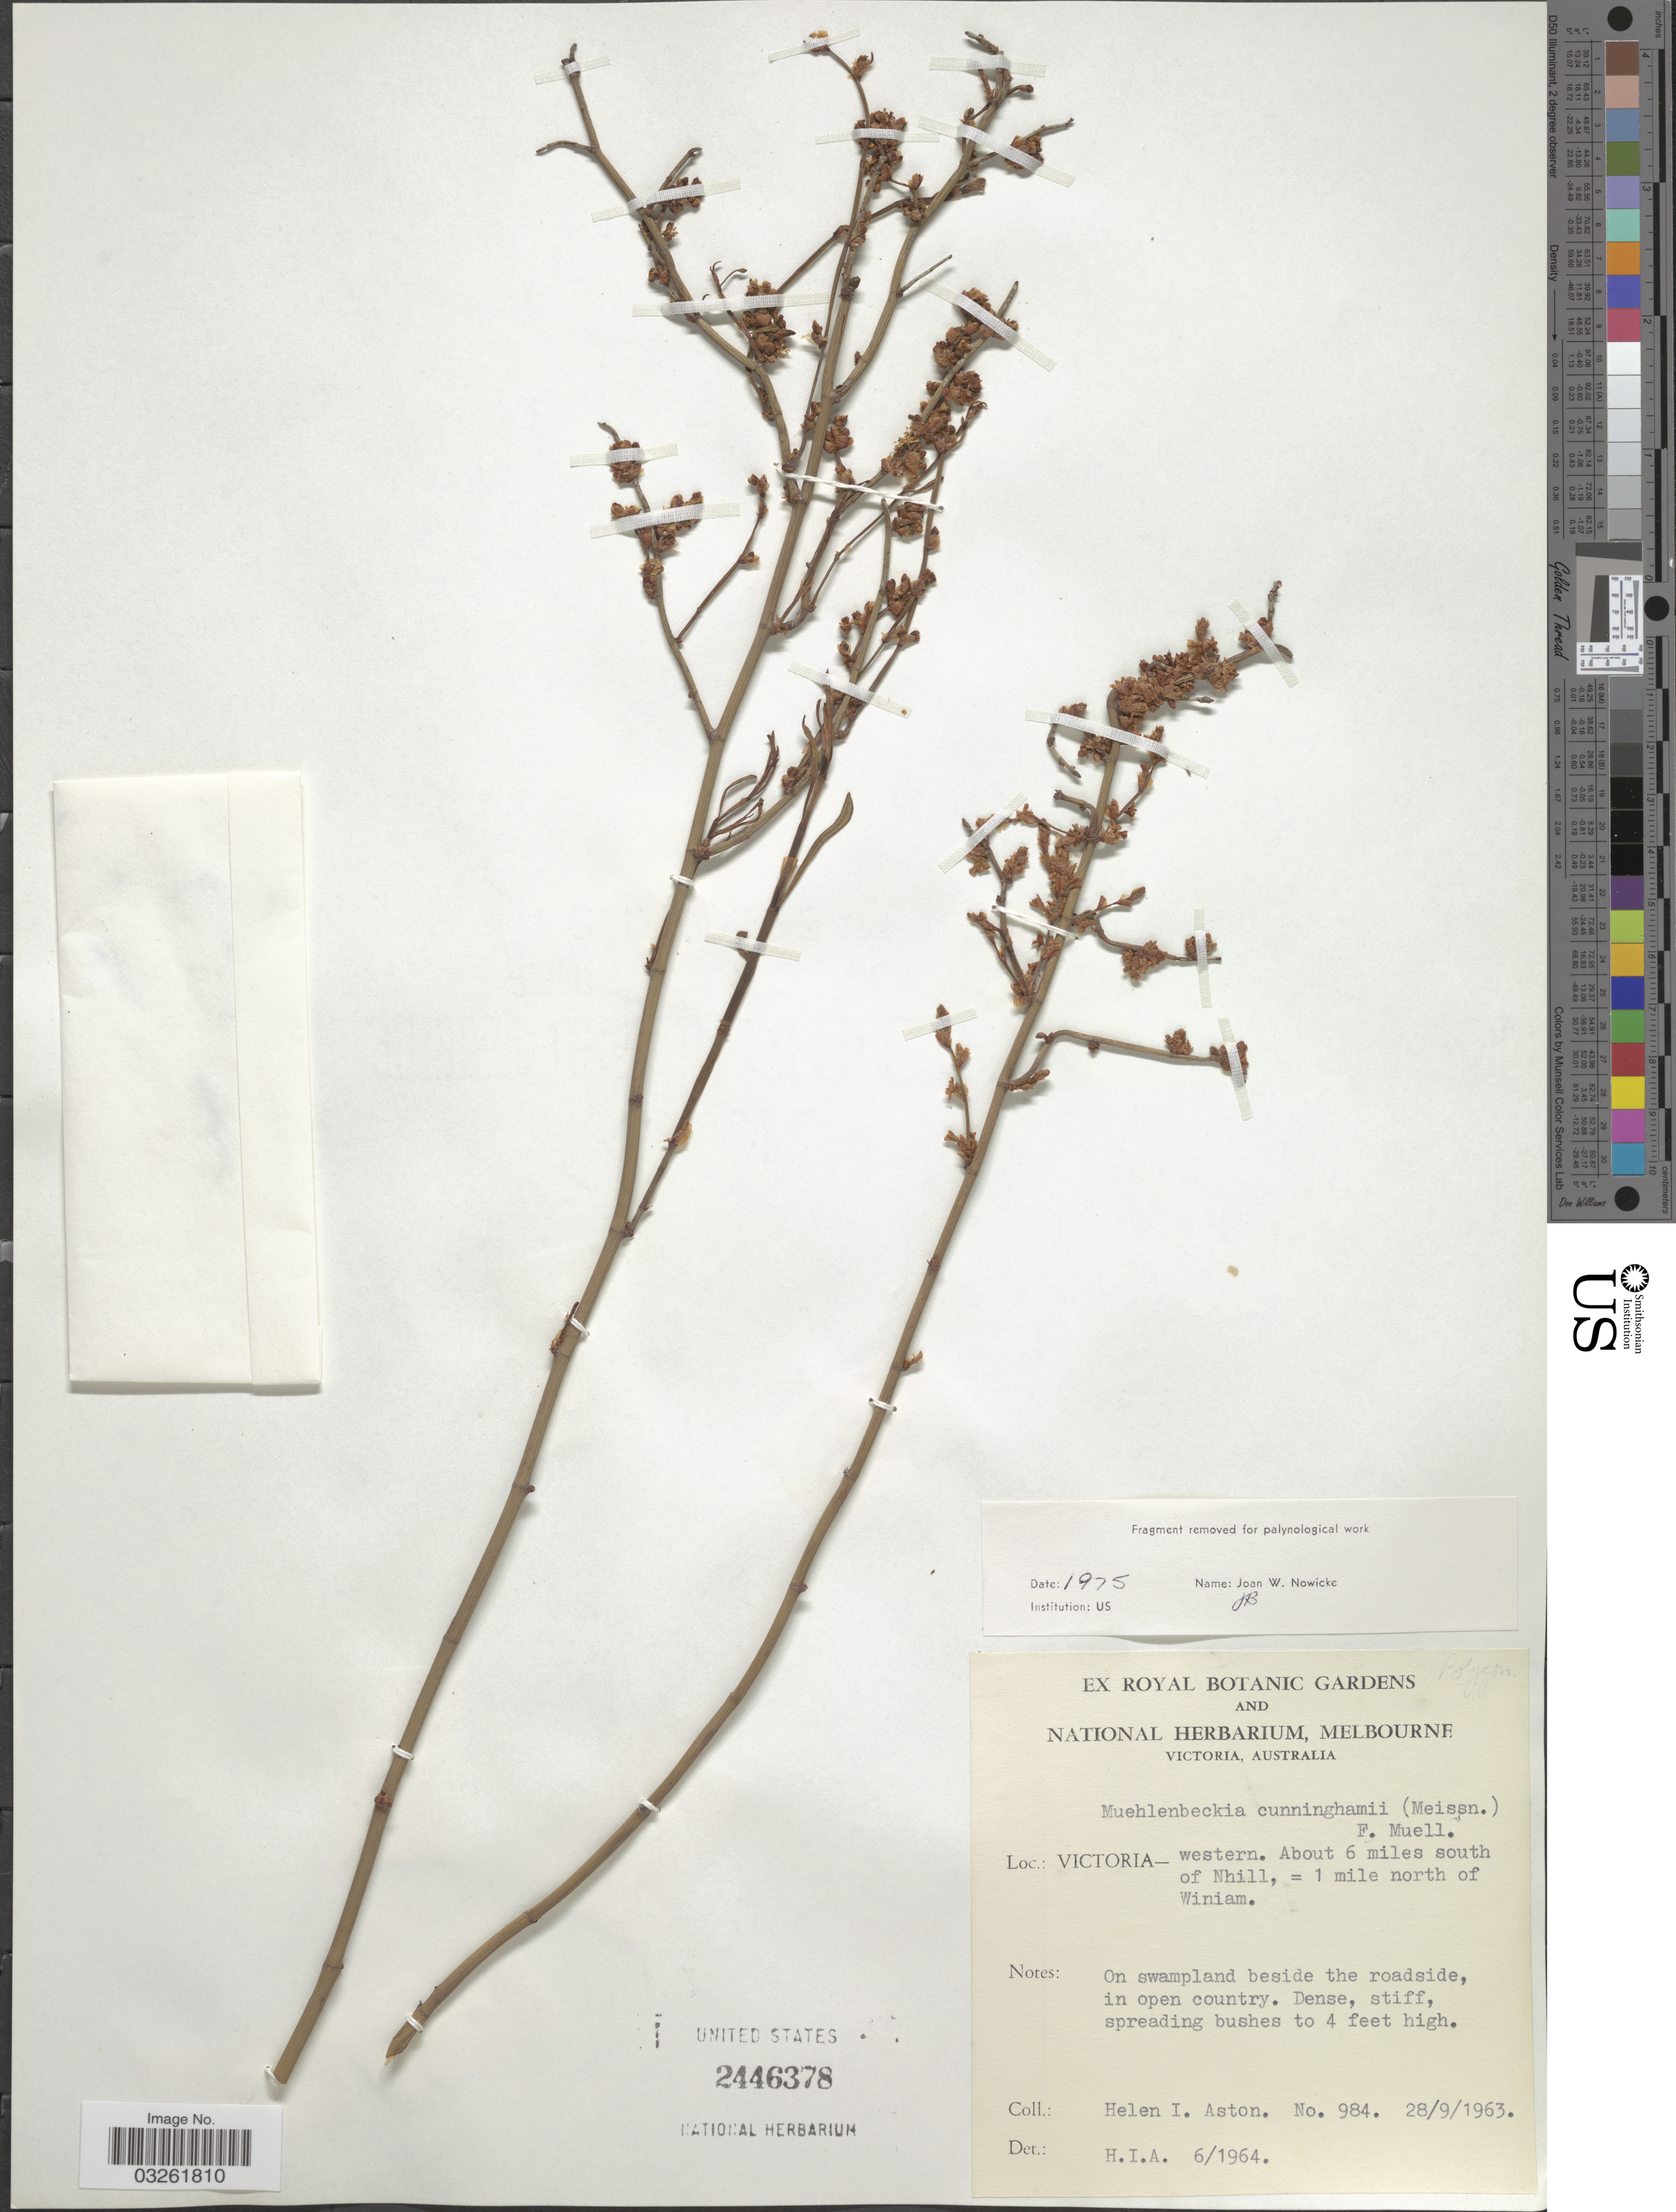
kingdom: Plantae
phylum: Tracheophyta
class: Magnoliopsida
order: Caryophyllales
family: Polygonaceae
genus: Duma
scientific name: Duma florulenta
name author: (Meisn.) T.M. Schust.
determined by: Strong, Mark T., (BOT), Smithsonian Institution - National Museum of Natural History (UNITED STATES)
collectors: H. I. Aston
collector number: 984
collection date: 1963-09-28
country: Australia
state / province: Victoria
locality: Victoria - western. About 6 miles south of Nhill, = 1 mile north of Winiam.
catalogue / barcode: US 2446378